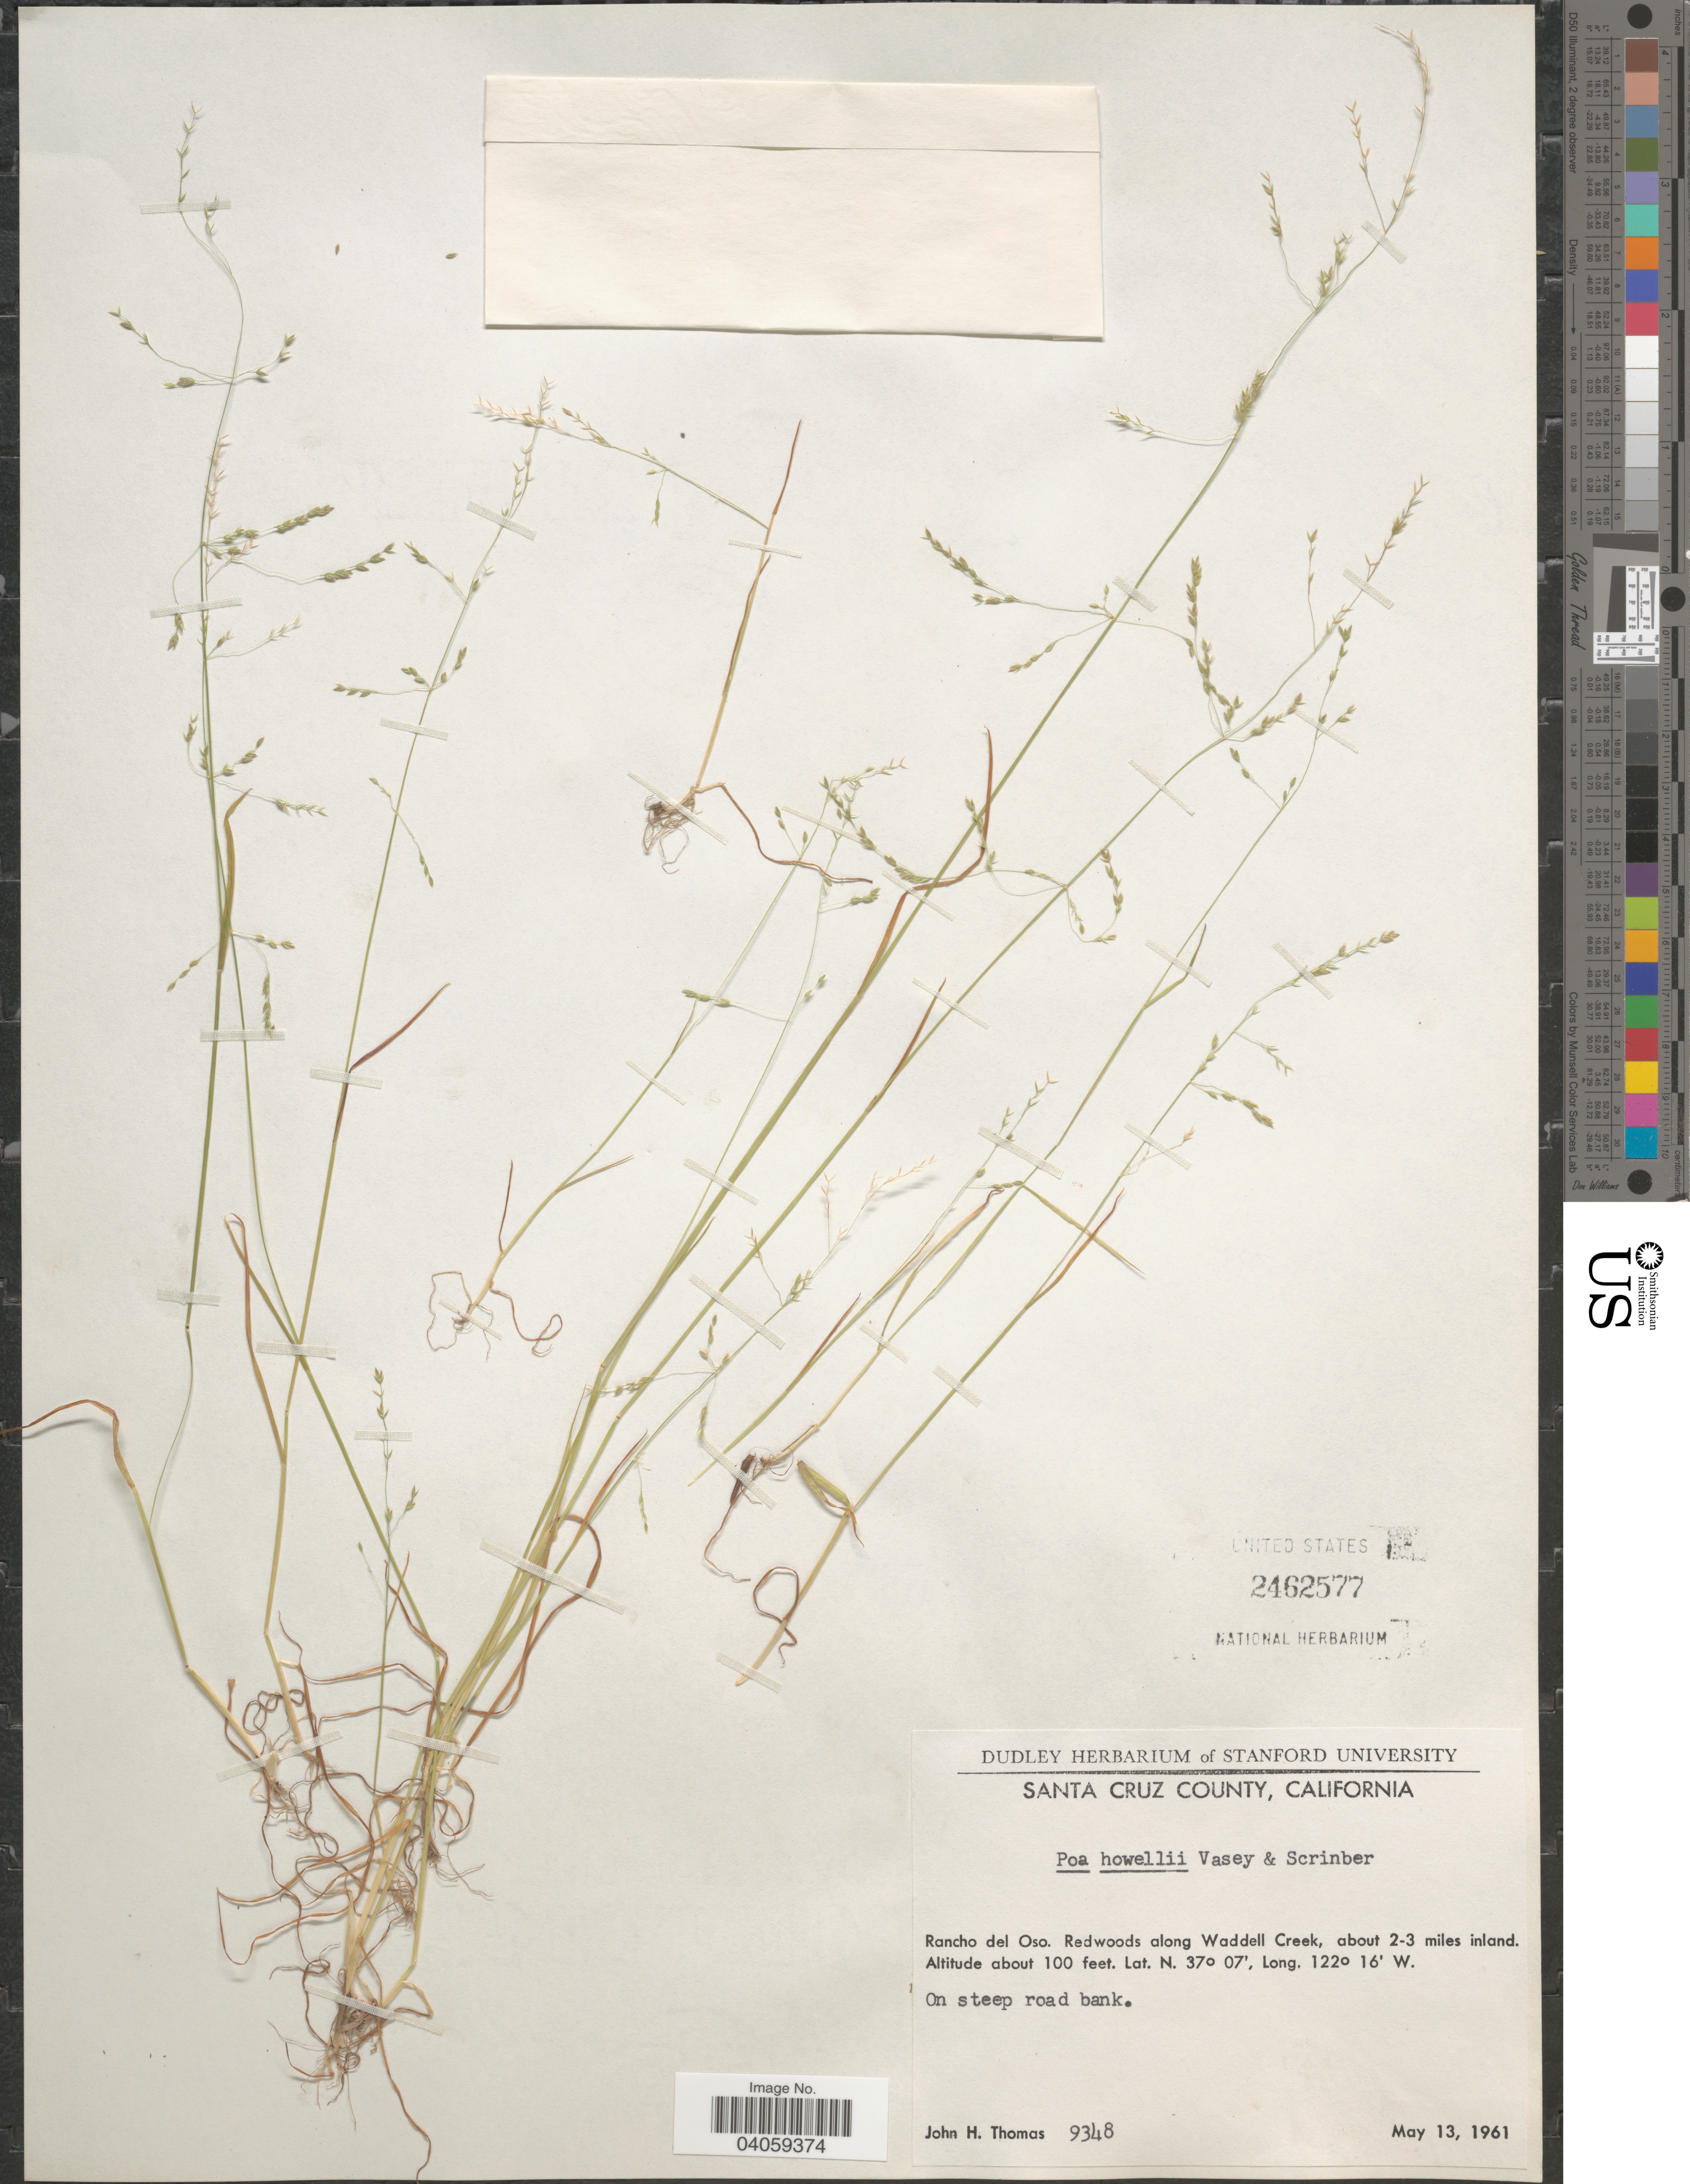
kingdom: Plantae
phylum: Tracheophyta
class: Liliopsida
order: Poales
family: Poaceae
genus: Poa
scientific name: Poa howellii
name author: Vasey & Scribn.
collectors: J. H. Thomas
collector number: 9348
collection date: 1961-05-13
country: United States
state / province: California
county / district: Santa Cruz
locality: Santa Cruz County. Rancho del Oso. Redwoods along Waddell Creek, about 2-3 miles inland.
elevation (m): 30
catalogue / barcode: US 2462577